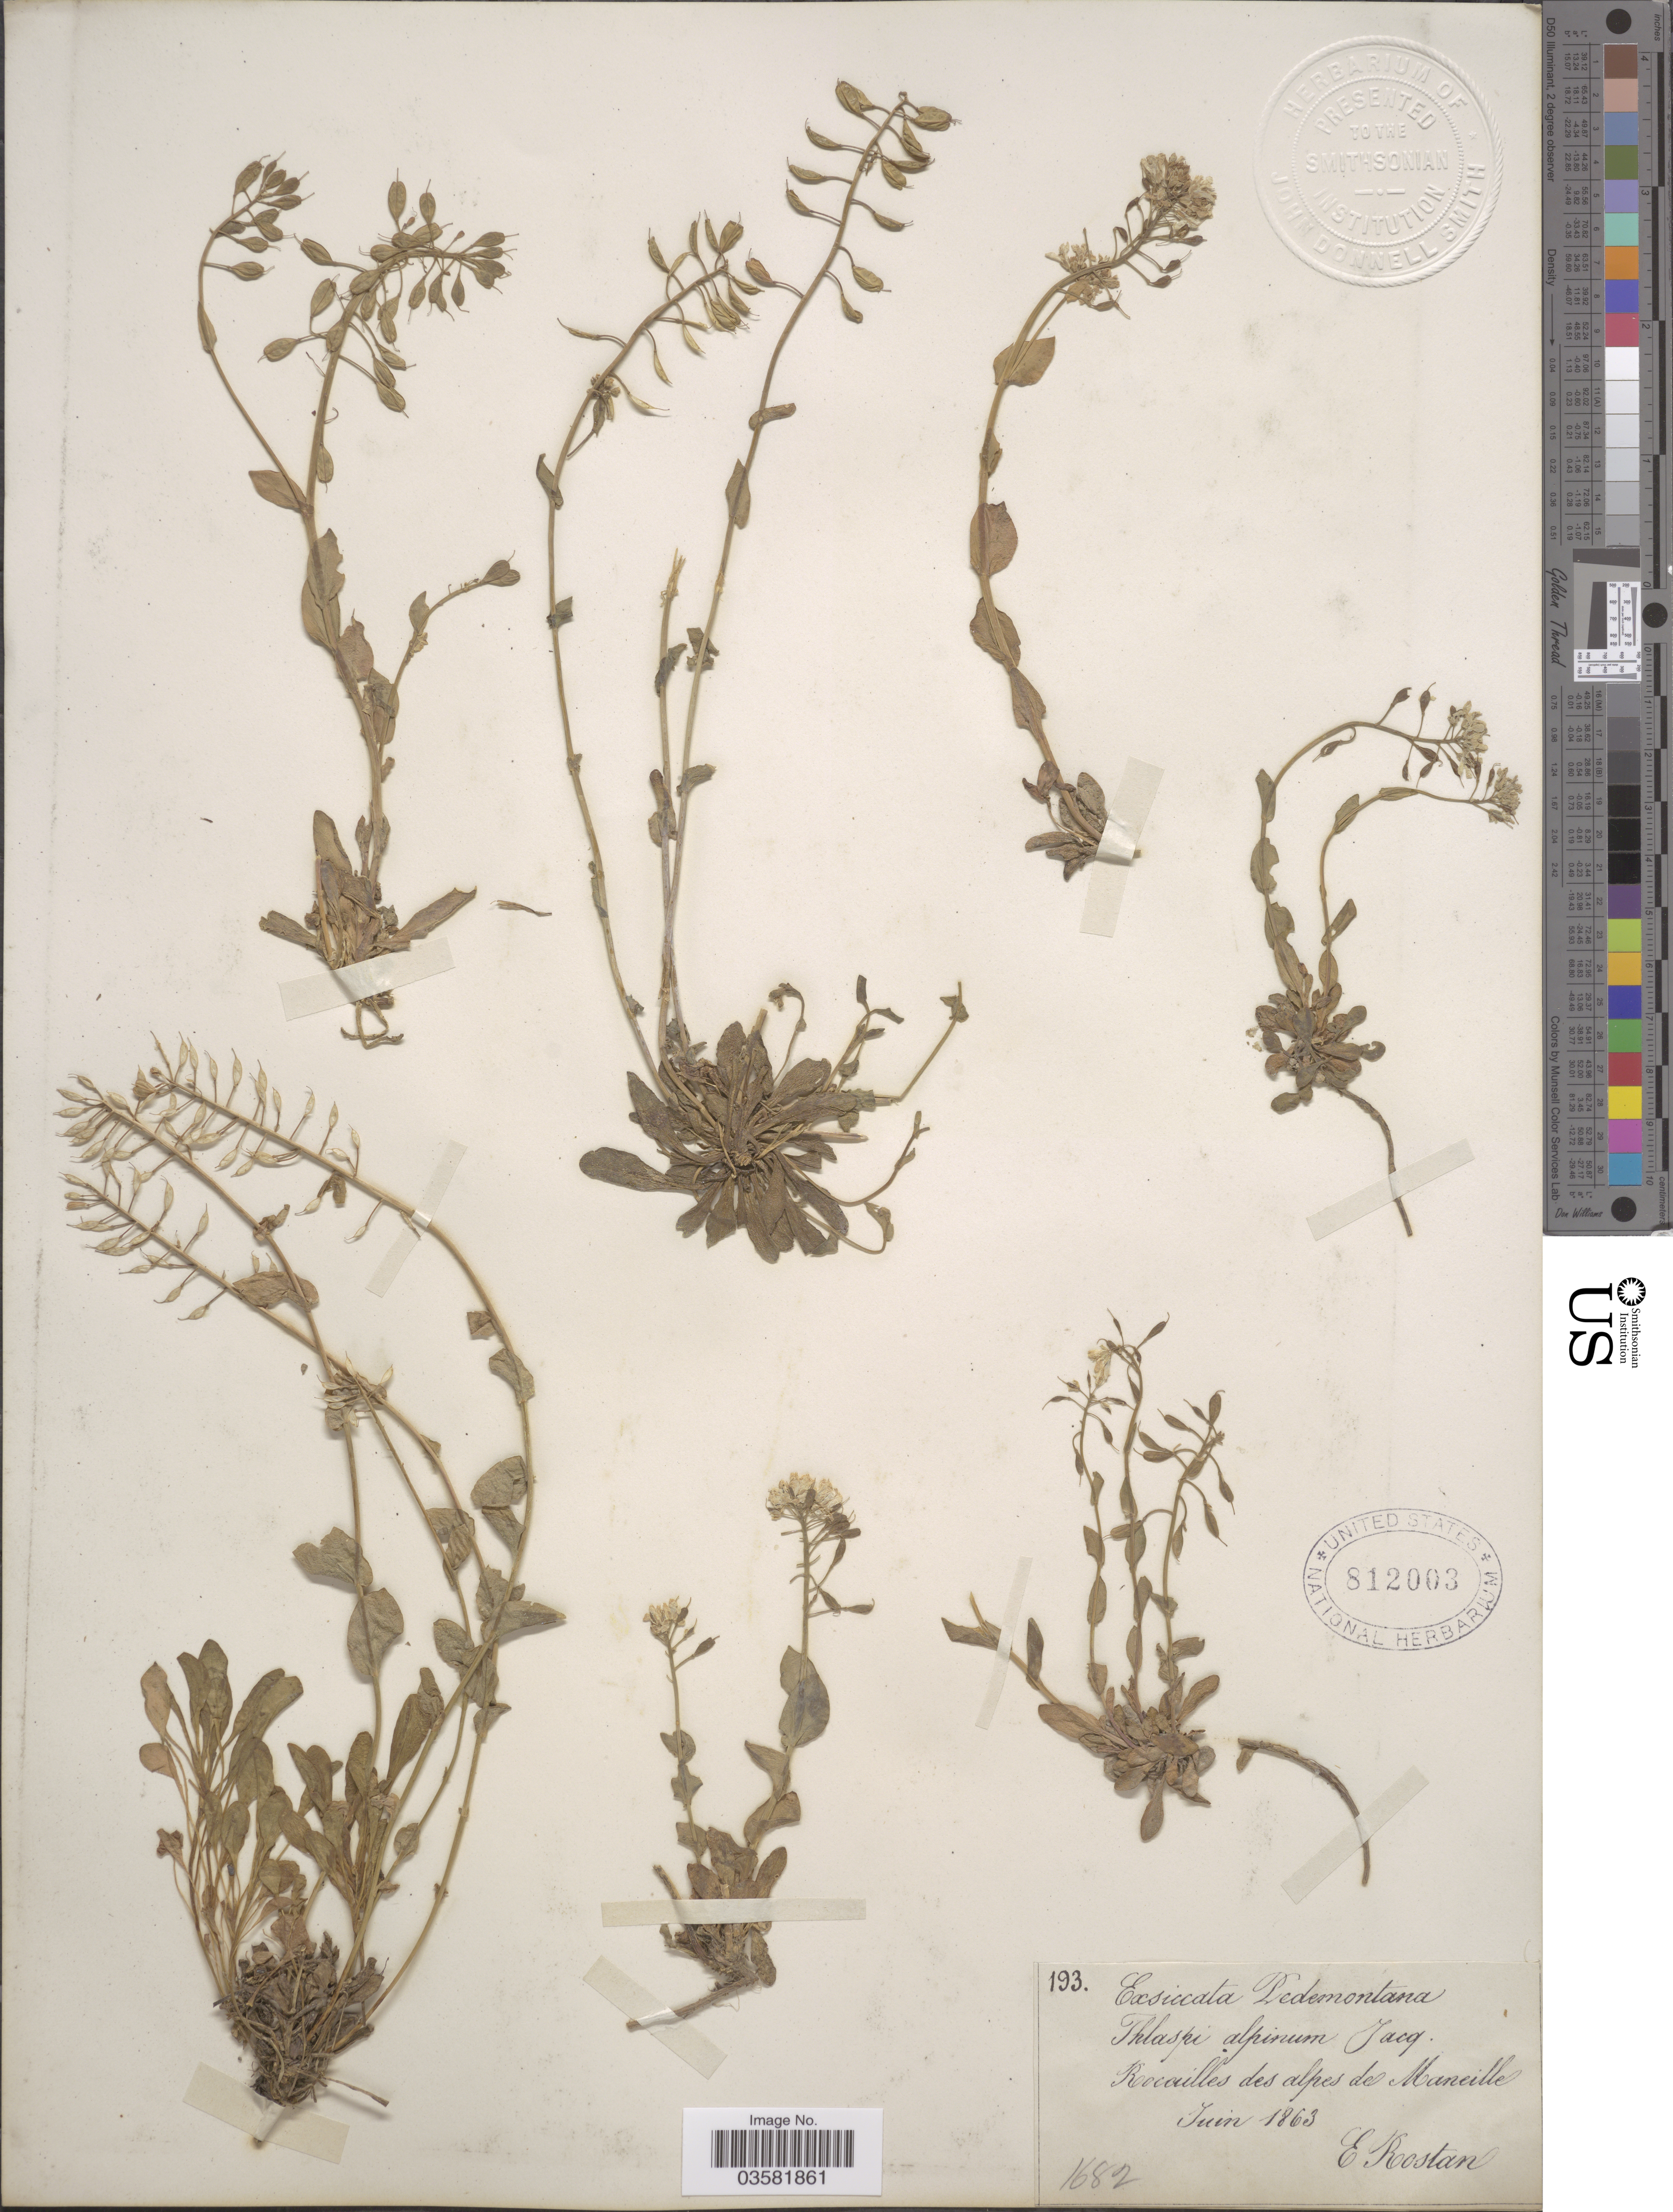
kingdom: Plantae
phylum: Tracheophyta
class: Magnoliopsida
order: Brassicales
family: Brassicaceae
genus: Thlaspi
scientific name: Thlaspi alpinum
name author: (Crantz) Crantz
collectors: E. Rostan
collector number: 193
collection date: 1863-06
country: Italy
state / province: Piedmont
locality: Pedemontana. Rocailles des alpes de Maneille.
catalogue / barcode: US 812003